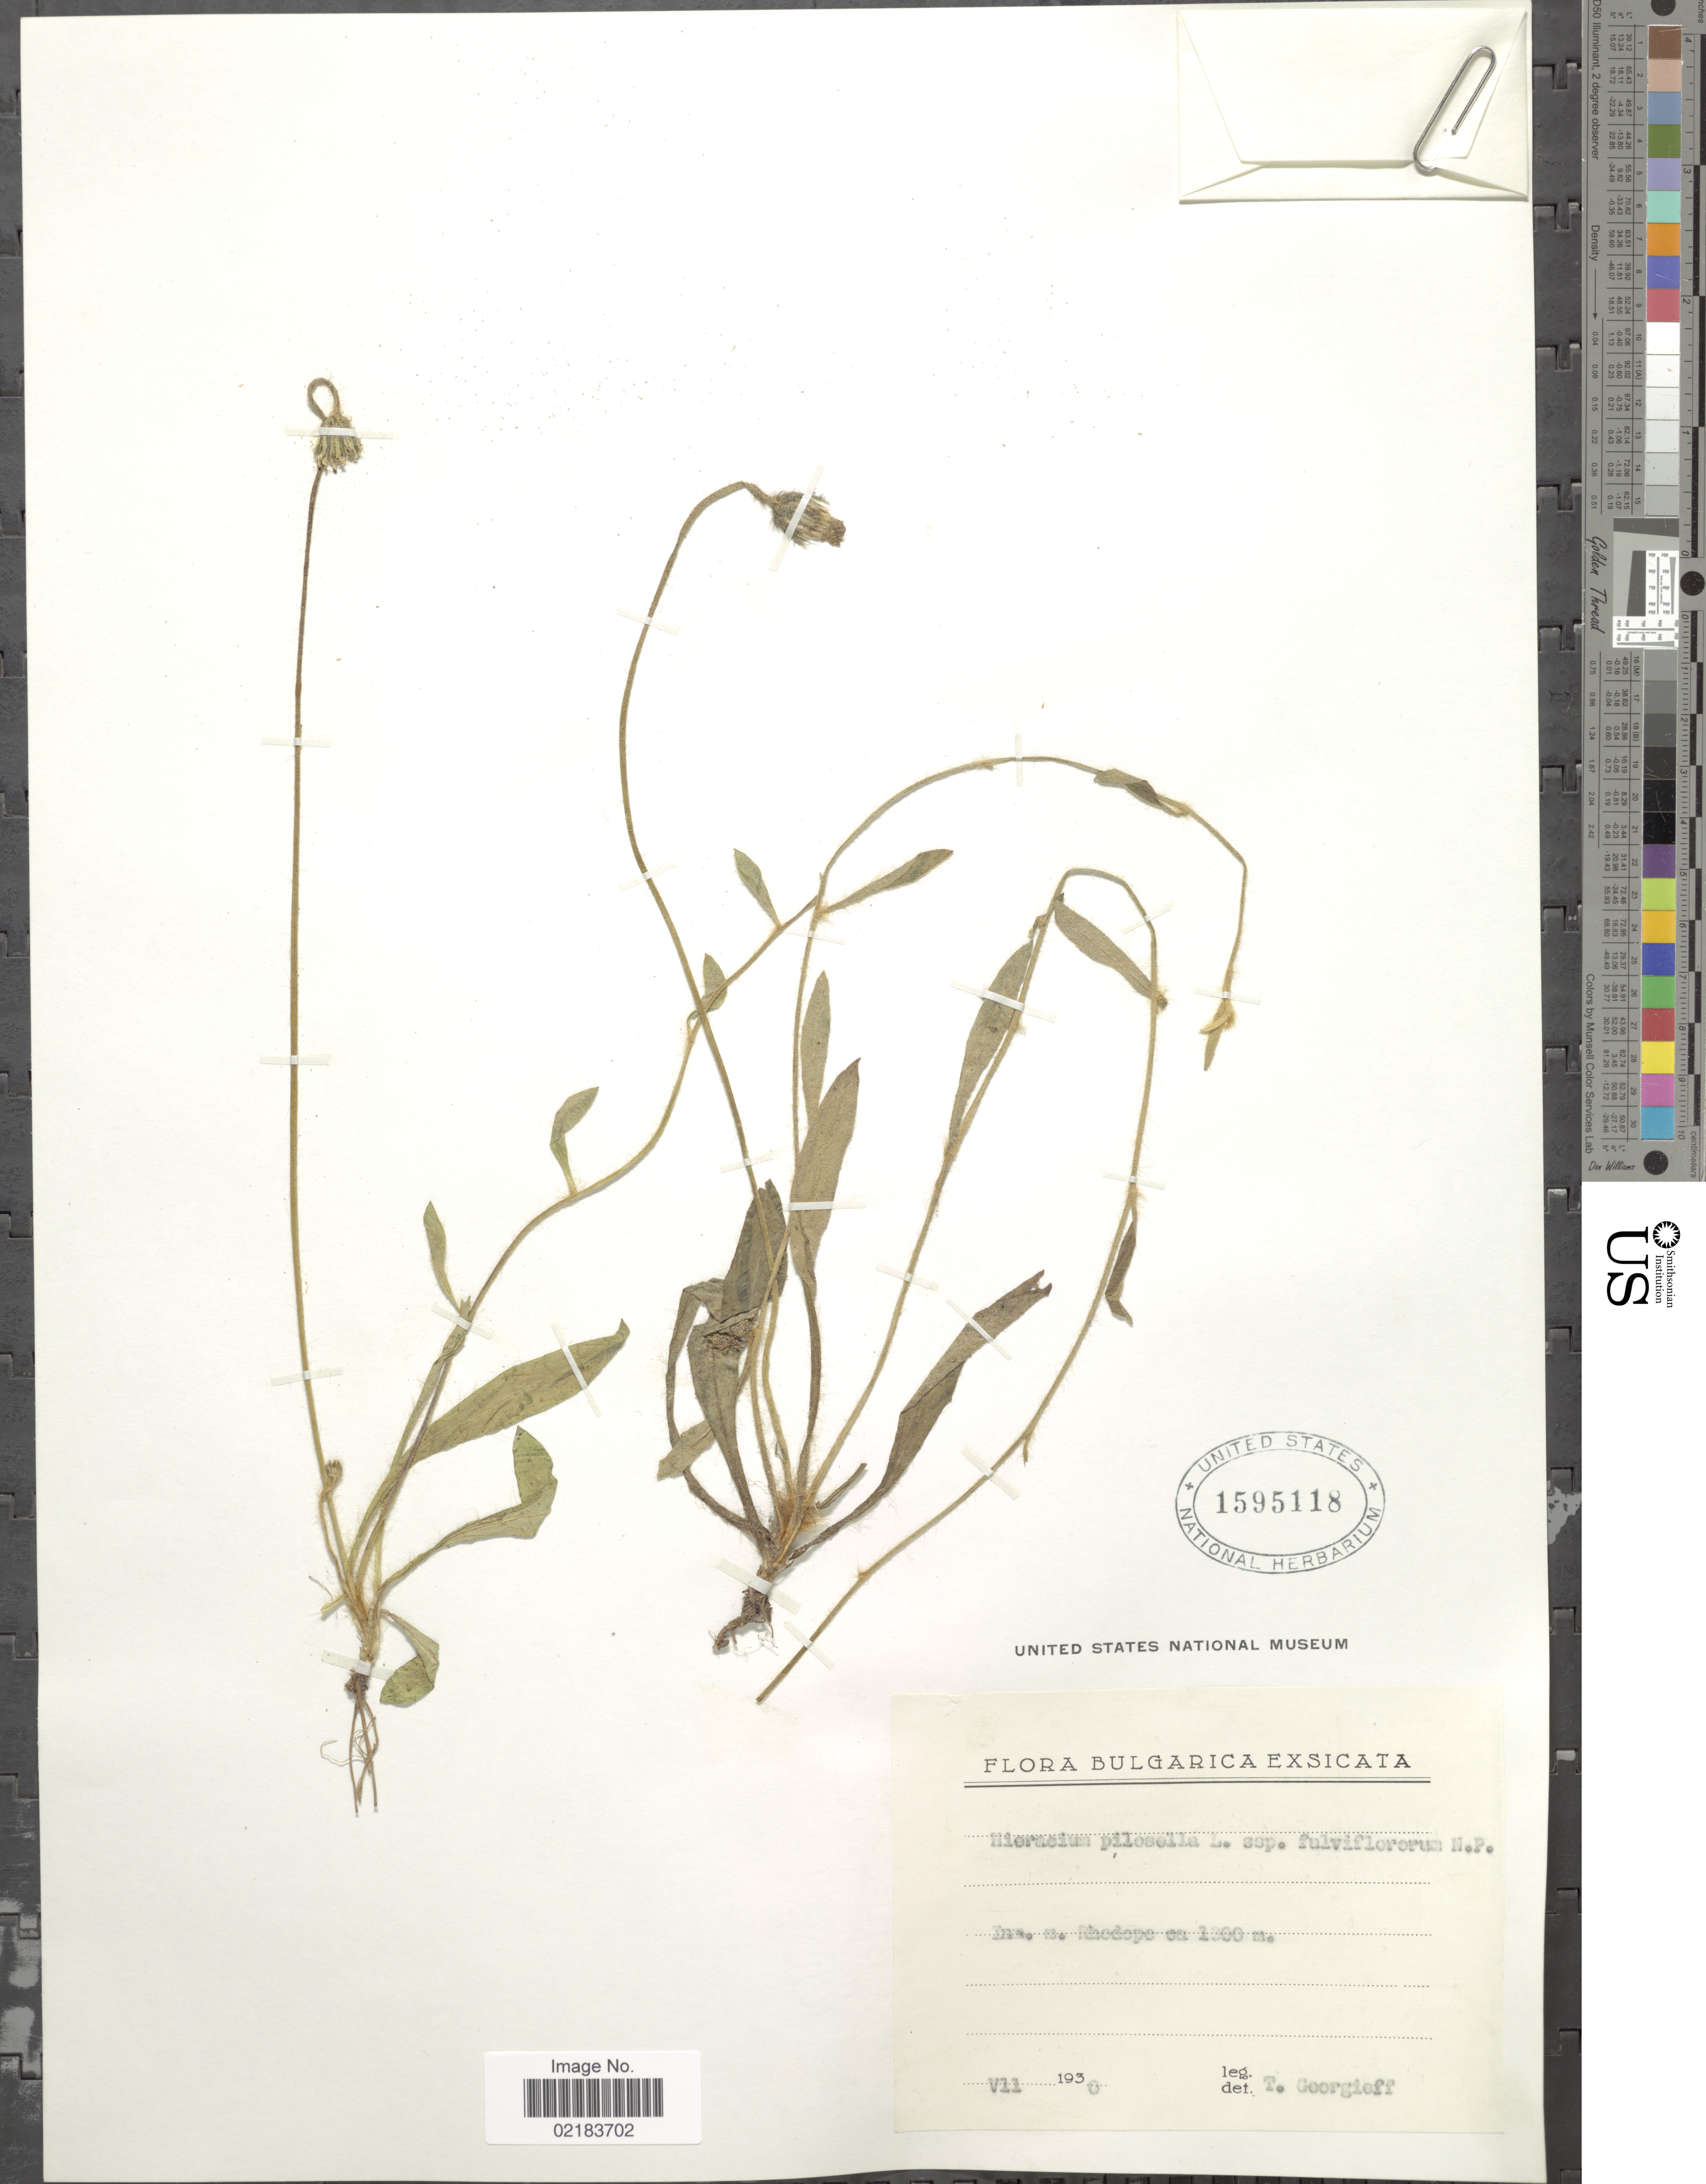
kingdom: Plantae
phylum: Tracheophyta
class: Magnoliopsida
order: Asterales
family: Asteraceae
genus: Pilosella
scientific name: Pilosella officinarum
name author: Vaill.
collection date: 1930-07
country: Bulgaria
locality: Rhodope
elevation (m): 1300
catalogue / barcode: US 1595118